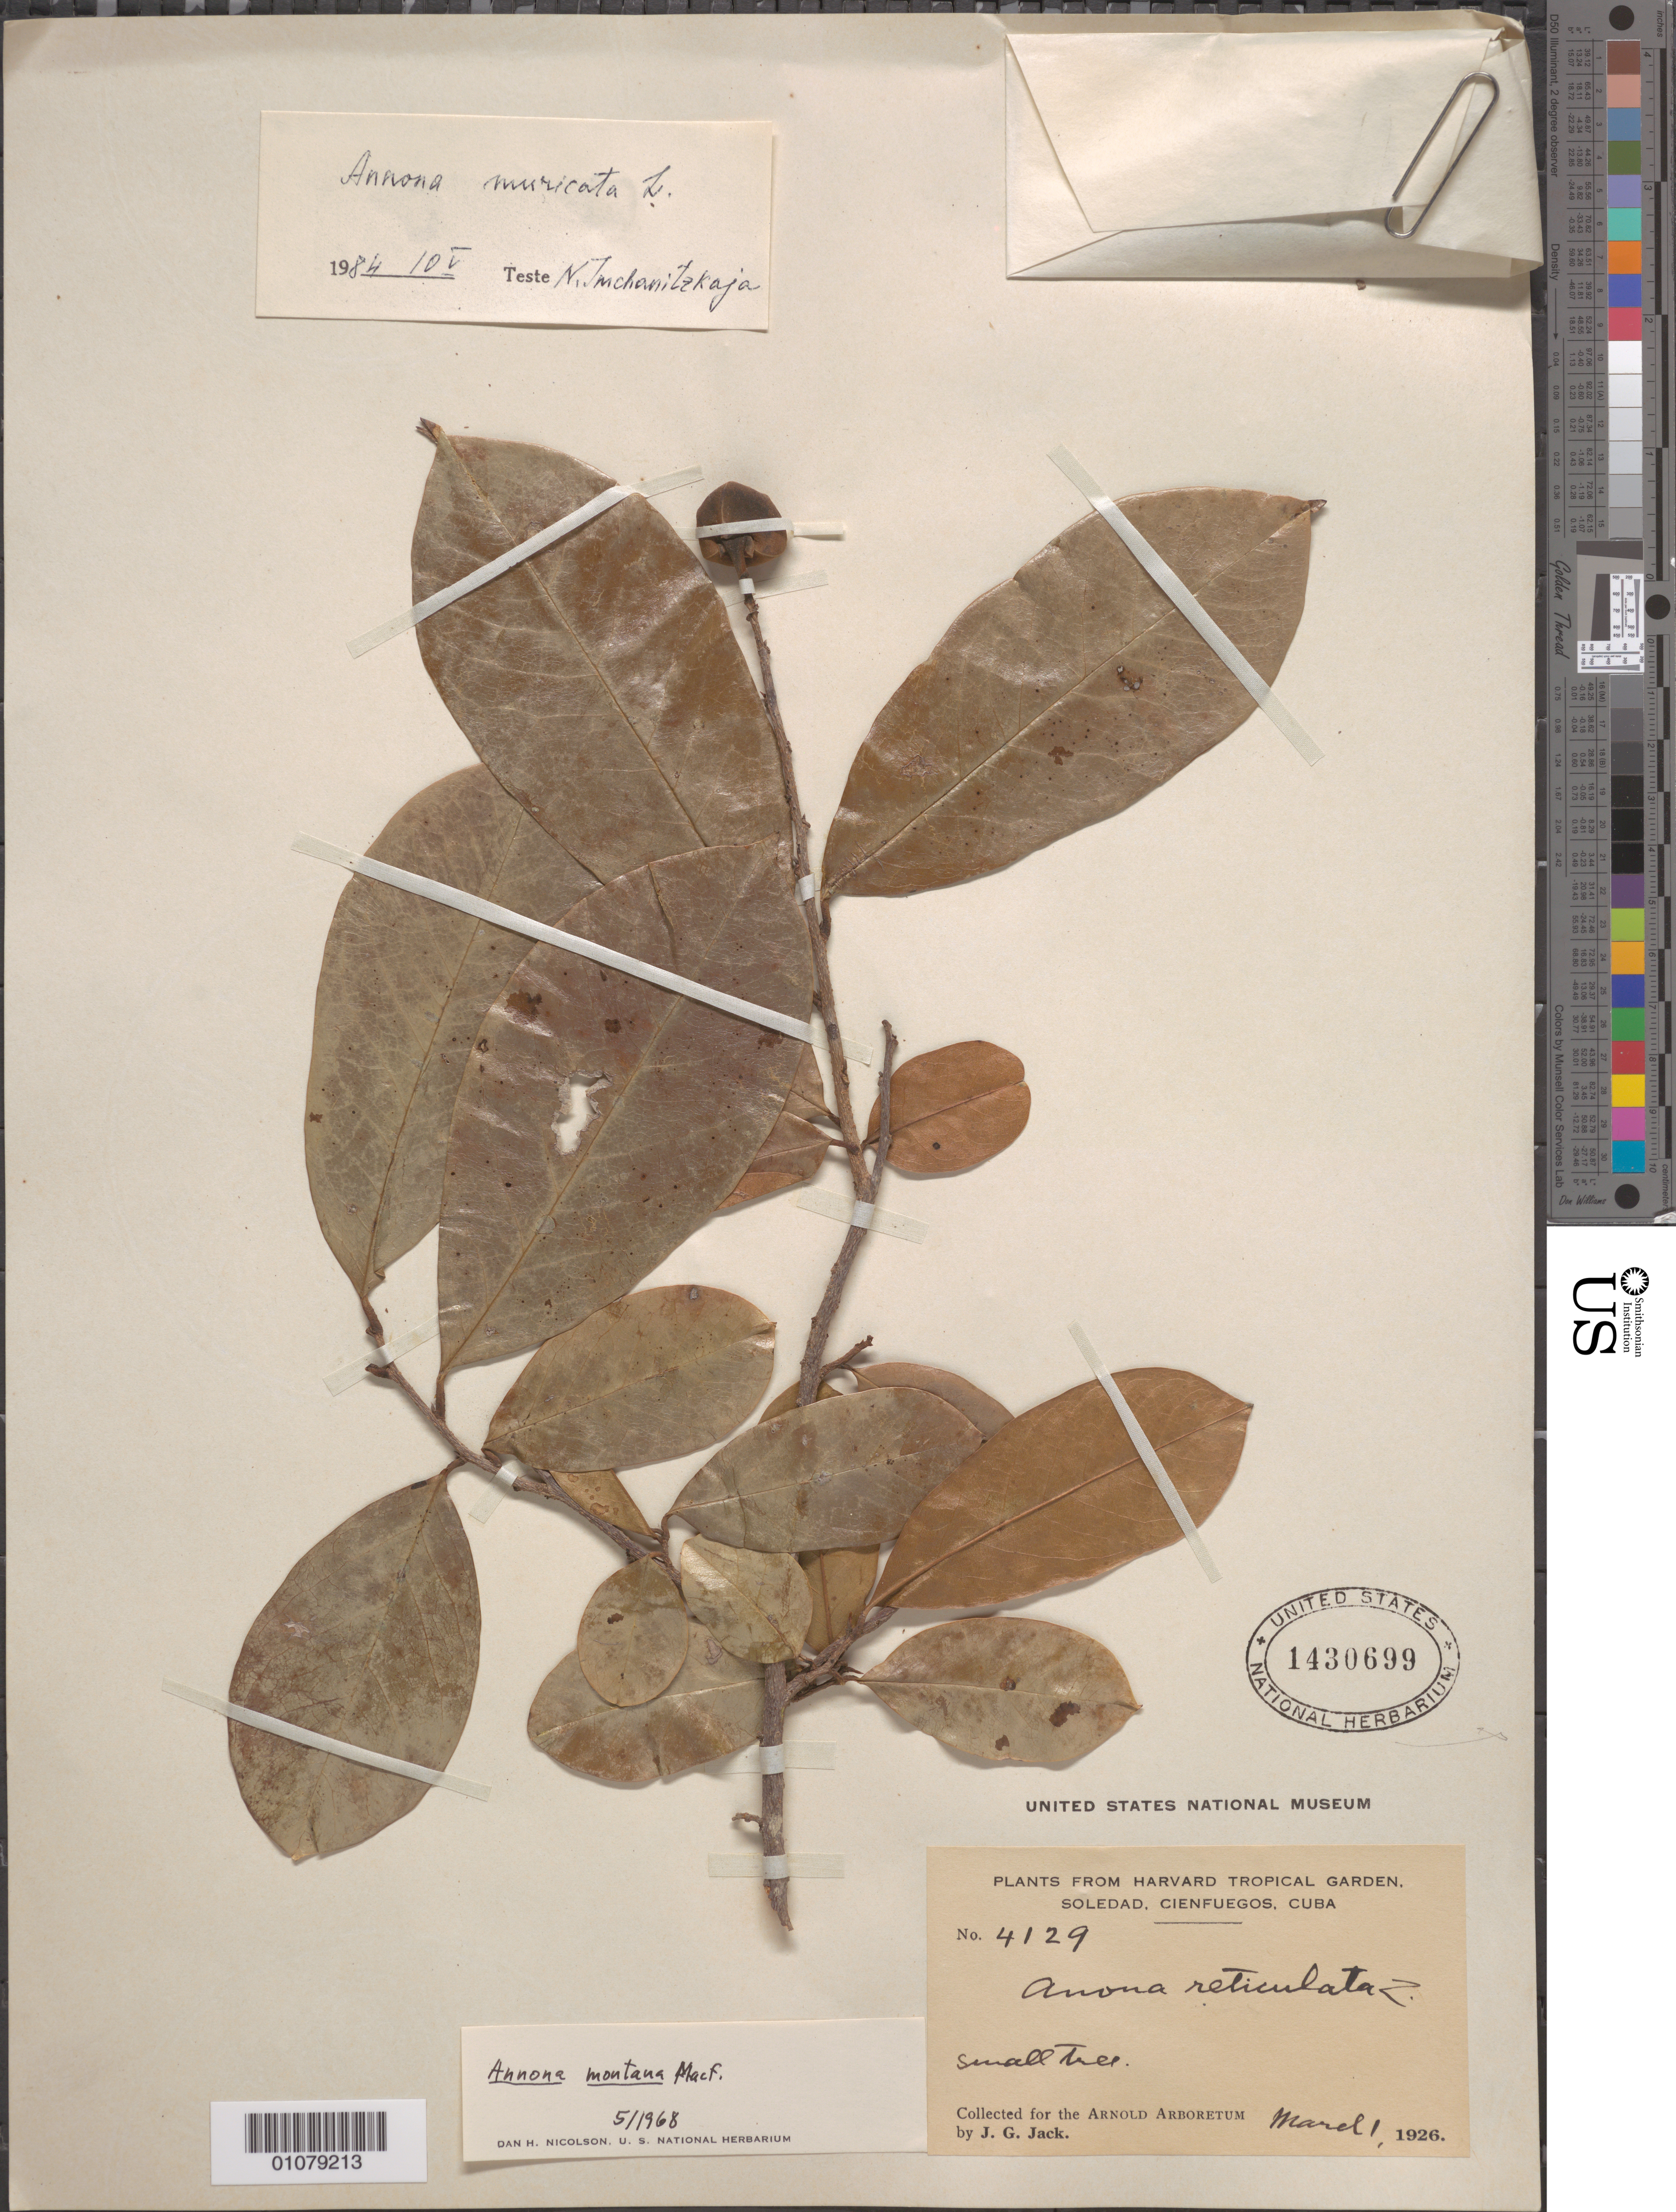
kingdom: Plantae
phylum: Tracheophyta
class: Magnoliopsida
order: Magnoliales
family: Annonaceae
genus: Annona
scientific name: Annona muricata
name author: L.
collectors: J. G. Jack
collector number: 4129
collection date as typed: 01 Mar 1926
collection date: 1926-03-01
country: Cuba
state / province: Cienfuegos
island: Cuba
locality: Plants from Harvard Tropical Garden, Soledad, Cienfuegos, Cuba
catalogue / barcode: US 1430699